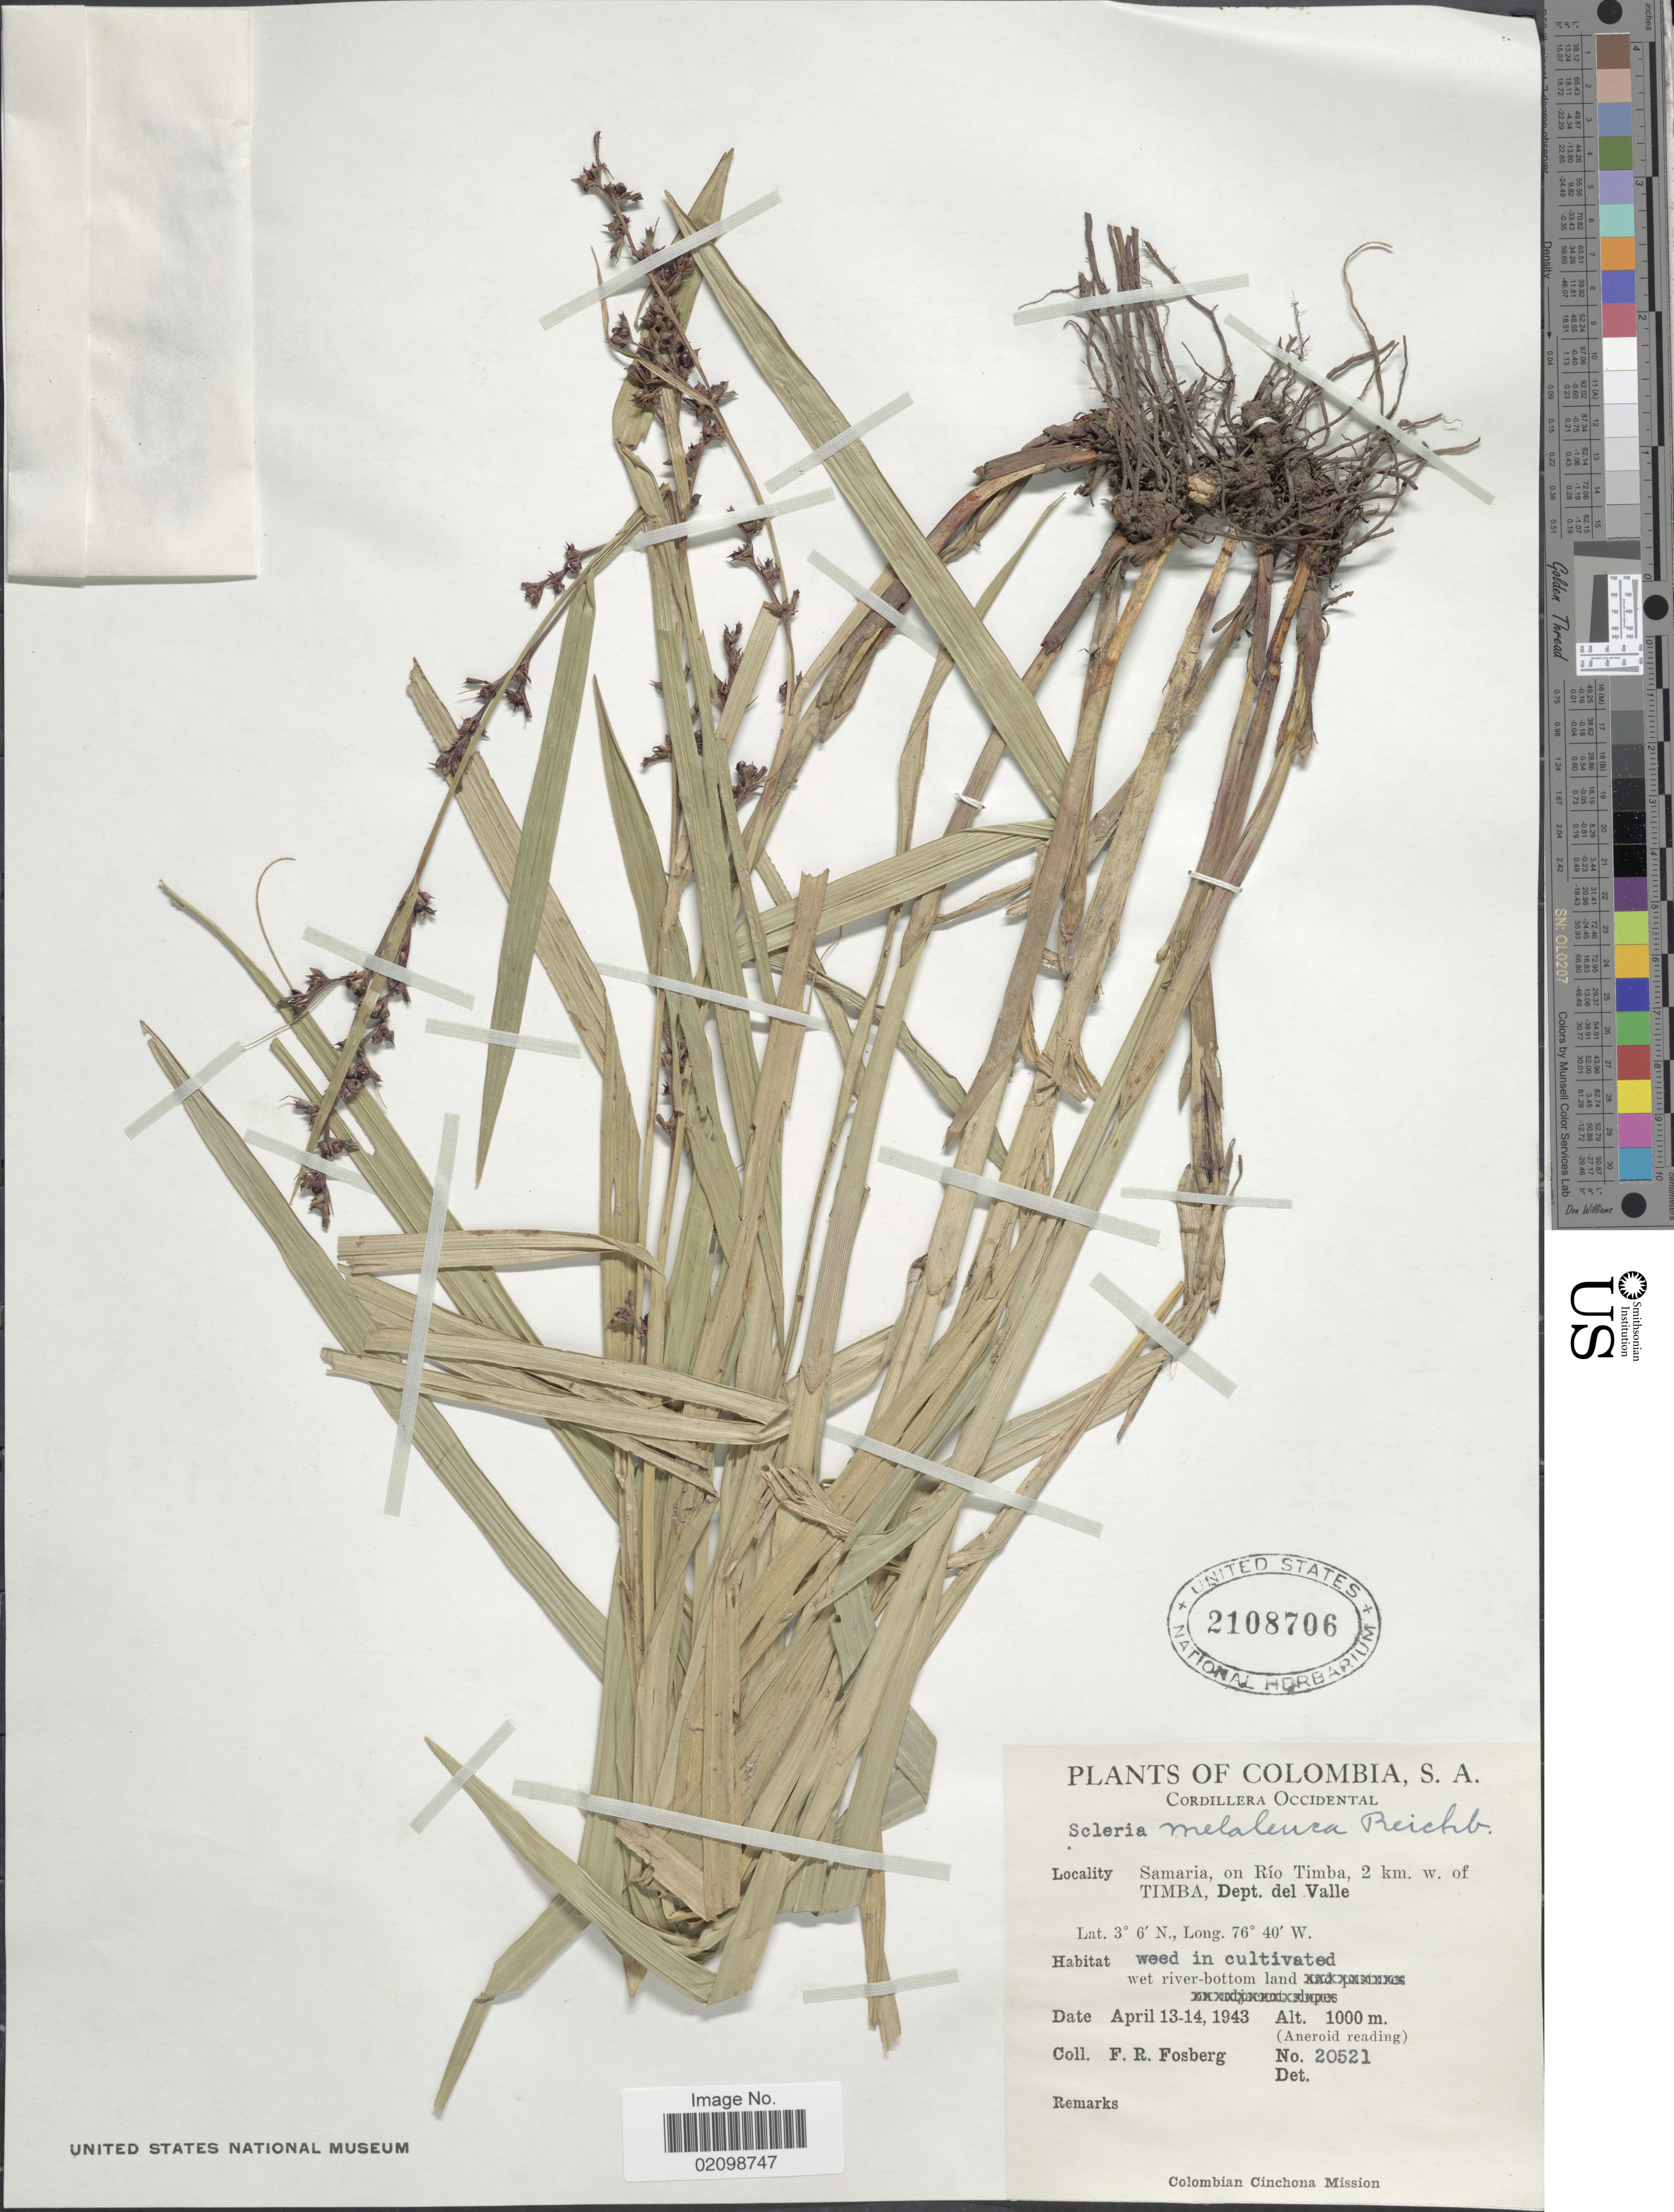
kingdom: Plantae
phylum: Tracheophyta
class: Liliopsida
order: Poales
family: Cyperaceae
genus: Scleria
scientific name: Scleria gaertneri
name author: Raddi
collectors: F. R. Fosberg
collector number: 20521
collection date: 1943-04-13/1943-04-14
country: Colombia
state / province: Valle del Cauca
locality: Samaria, on Rio Timba, 2 km. w. of Timba, Dept. del Valle. Weed in cultivated wet river-bottom land. Cordillera Occidental.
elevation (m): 1000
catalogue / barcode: US 2108706